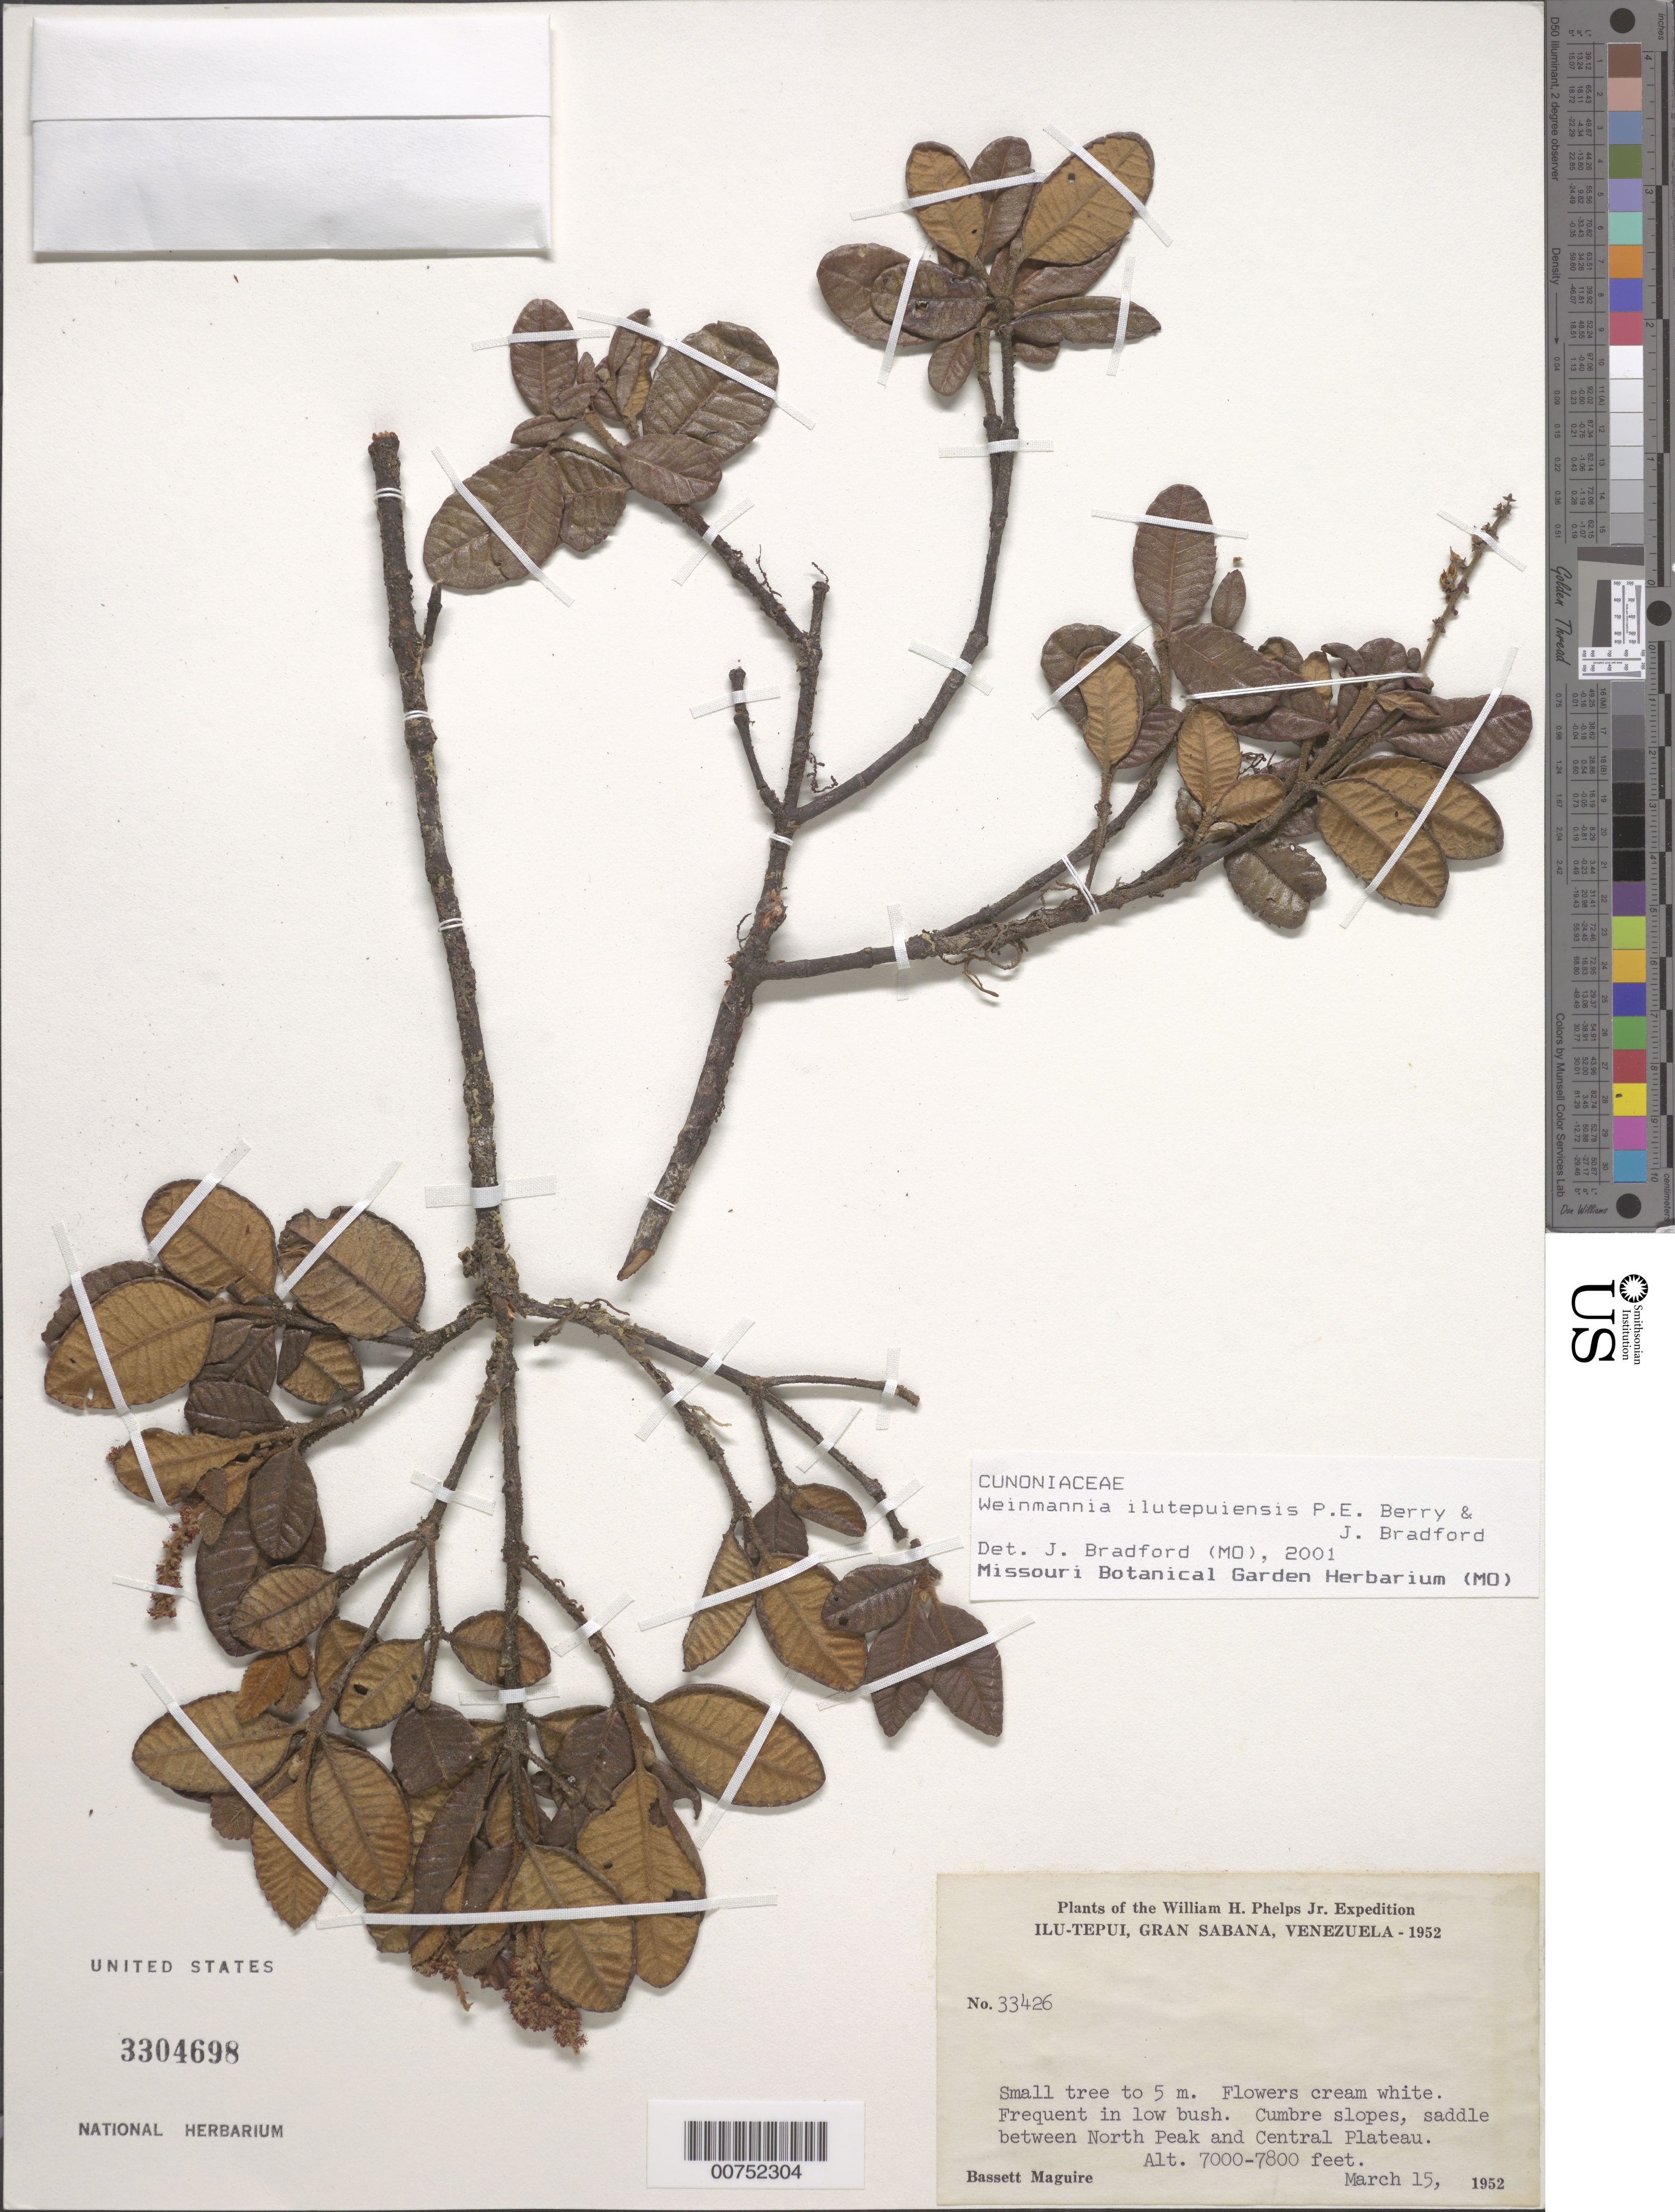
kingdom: Plantae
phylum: Tracheophyta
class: Magnoliopsida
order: Oxalidales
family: Cunoniaceae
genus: Weinmannia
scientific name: Weinmannia ilutepuiensis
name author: P.E. Berry & J. Bradford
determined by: Berry, P. E.; Bradford, J. C.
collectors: B. Maguire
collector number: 33426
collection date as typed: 15-Mar-52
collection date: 1952-03-15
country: Venezuela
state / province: Bolívar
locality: Gran Sabana, Ilu-tepuí, saddle between North Peak and Central Plateau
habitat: Cumbre slopes; low bush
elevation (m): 2134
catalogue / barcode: US 3304698